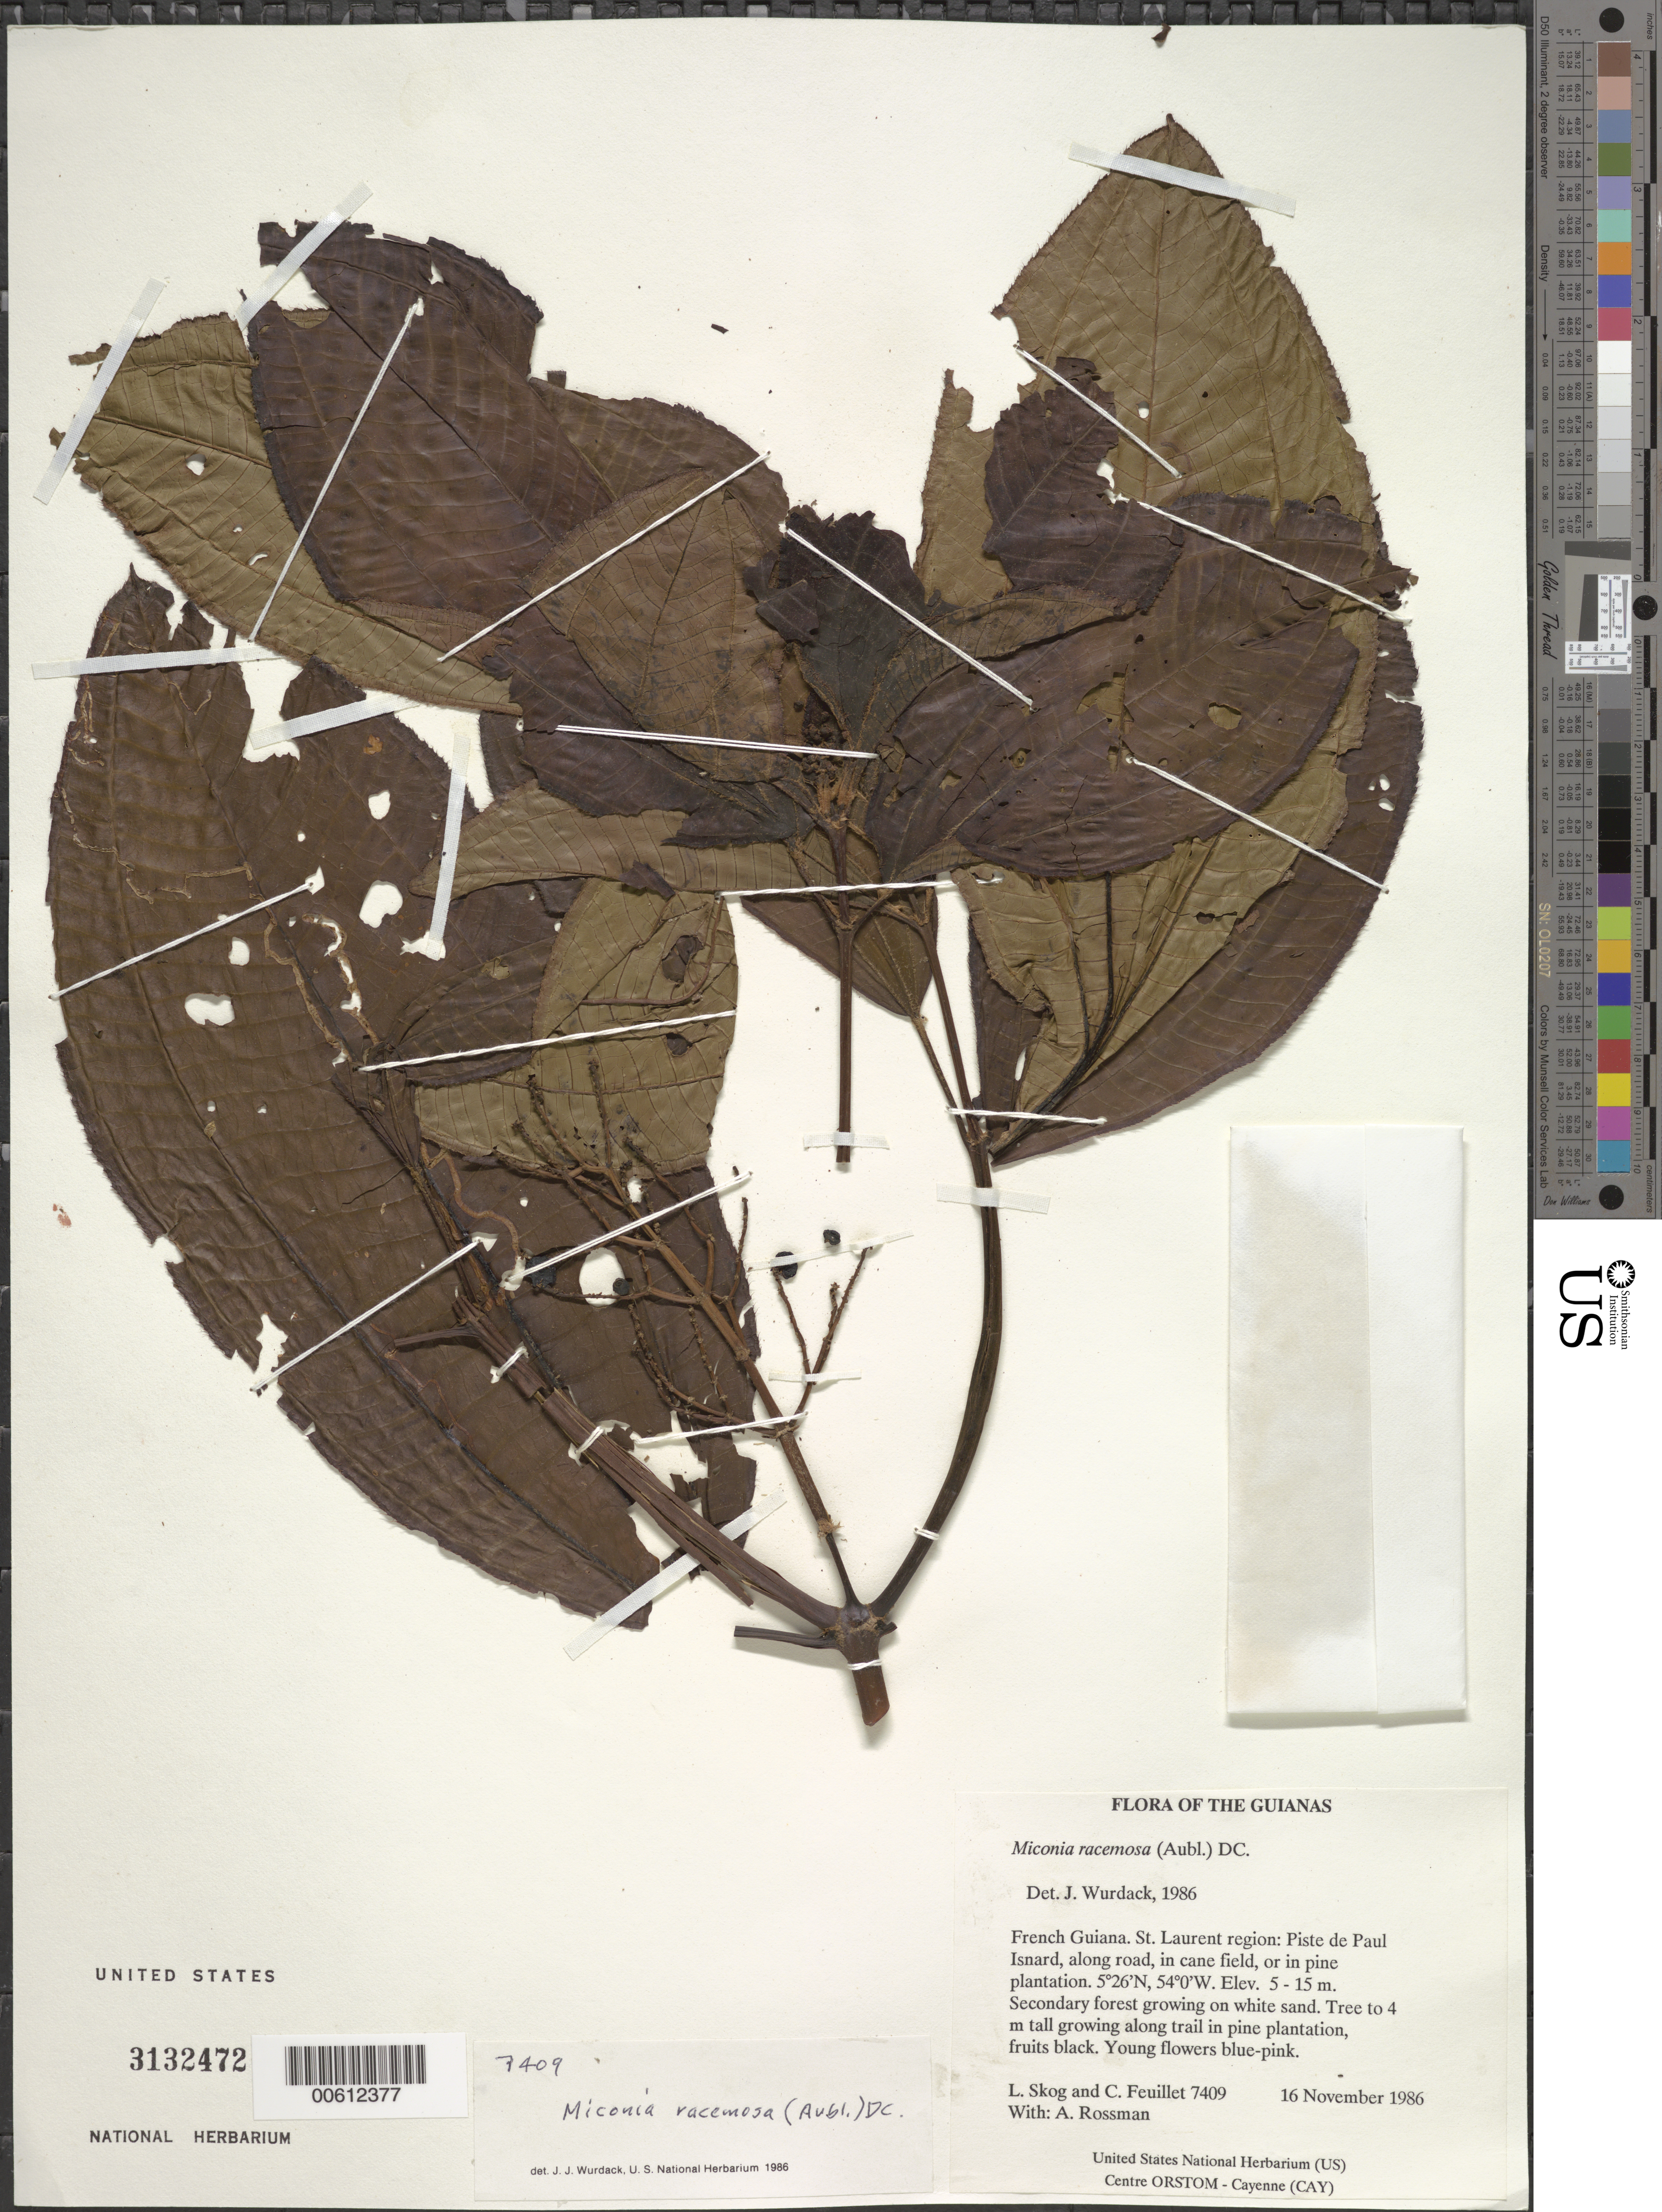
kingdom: Plantae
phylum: Tracheophyta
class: Magnoliopsida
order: Myrtales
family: Melastomataceae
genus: Miconia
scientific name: Miconia racemosa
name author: (Aubl.) DC.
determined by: Wurdack, John J., (US), US (UNITED STATES)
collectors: L. E. Skog, C. Feuillet & A. Rossman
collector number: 7409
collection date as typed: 16 November 1986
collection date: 1986-11-16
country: French Guiana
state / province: Saint-Laurent-du-Maroni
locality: Piste de Paul Isnard, along road, in cane field, or in pine plantation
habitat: Secondary forest growing on white sand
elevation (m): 5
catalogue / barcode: US 3132472